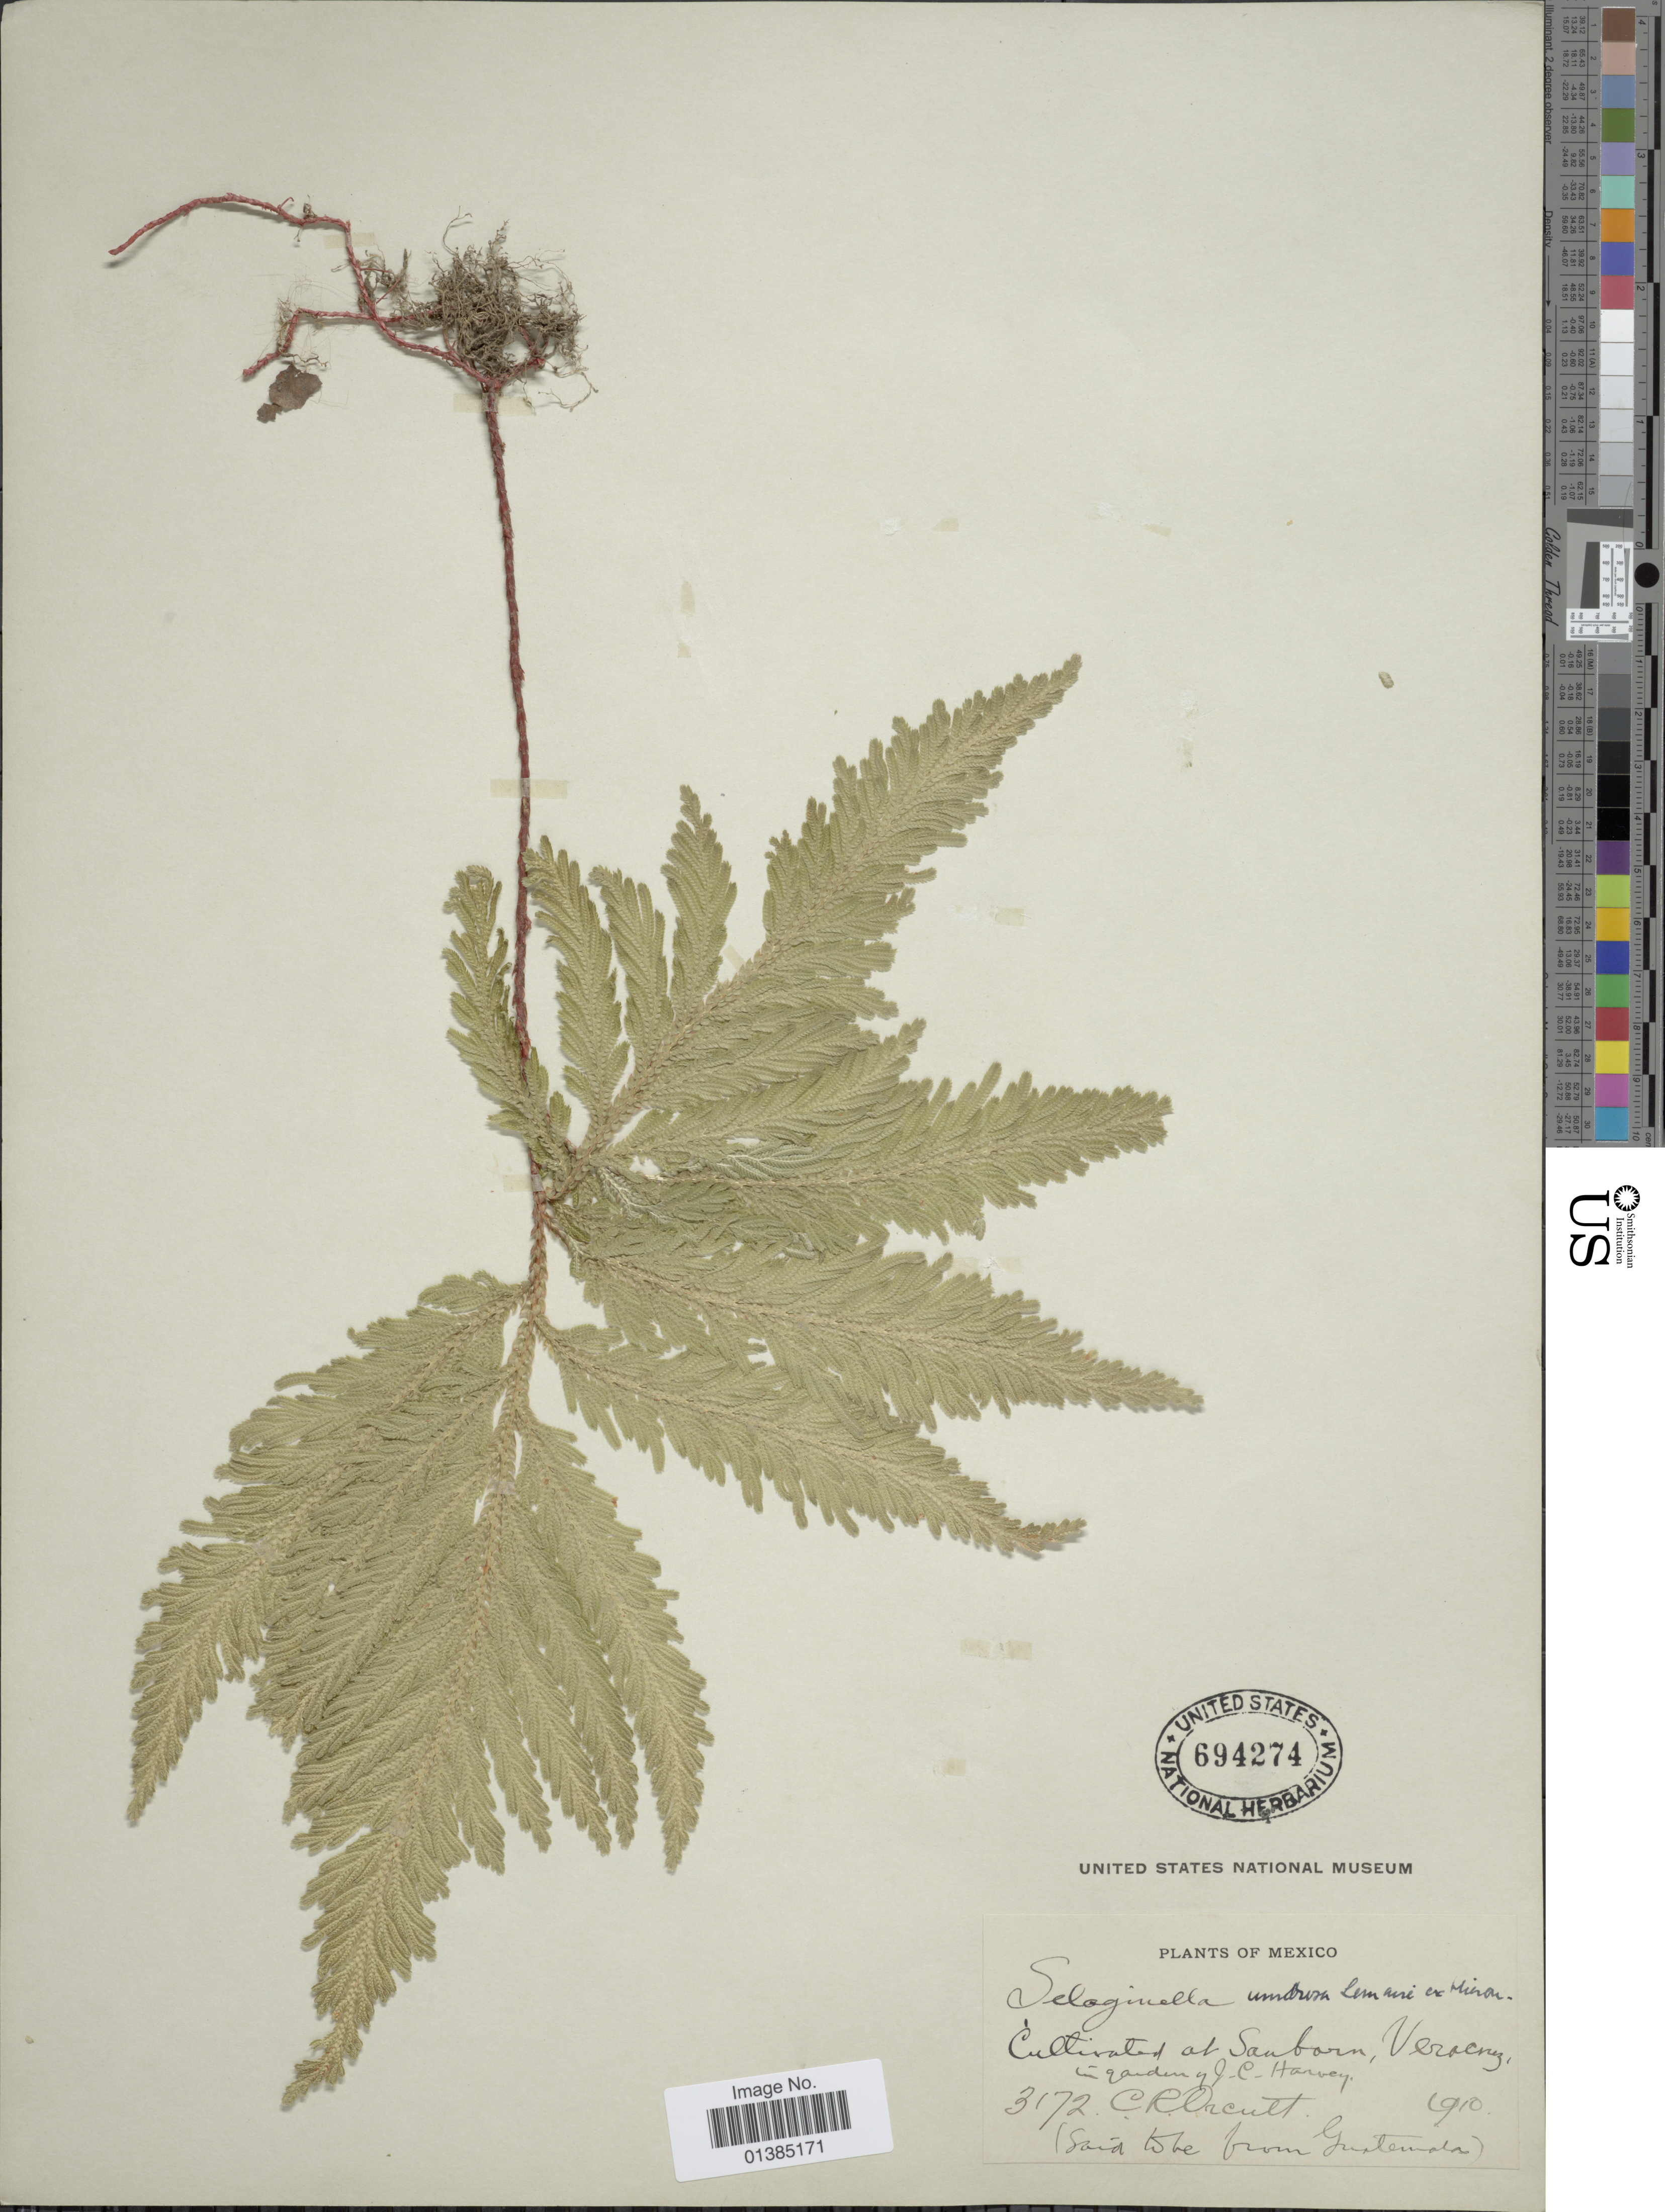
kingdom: Plantae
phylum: Tracheophyta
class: Lycopodiopsida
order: Selaginellales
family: Selaginellaceae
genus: Selaginella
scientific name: Selaginella umbrosa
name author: Lem. ex Hieron.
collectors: C. R. Orcutt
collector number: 3172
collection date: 1910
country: Mexico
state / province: Veracruz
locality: Cultivated at Sanborn, Veracruz, in garden of J.C. Harvey.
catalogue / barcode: US 694274